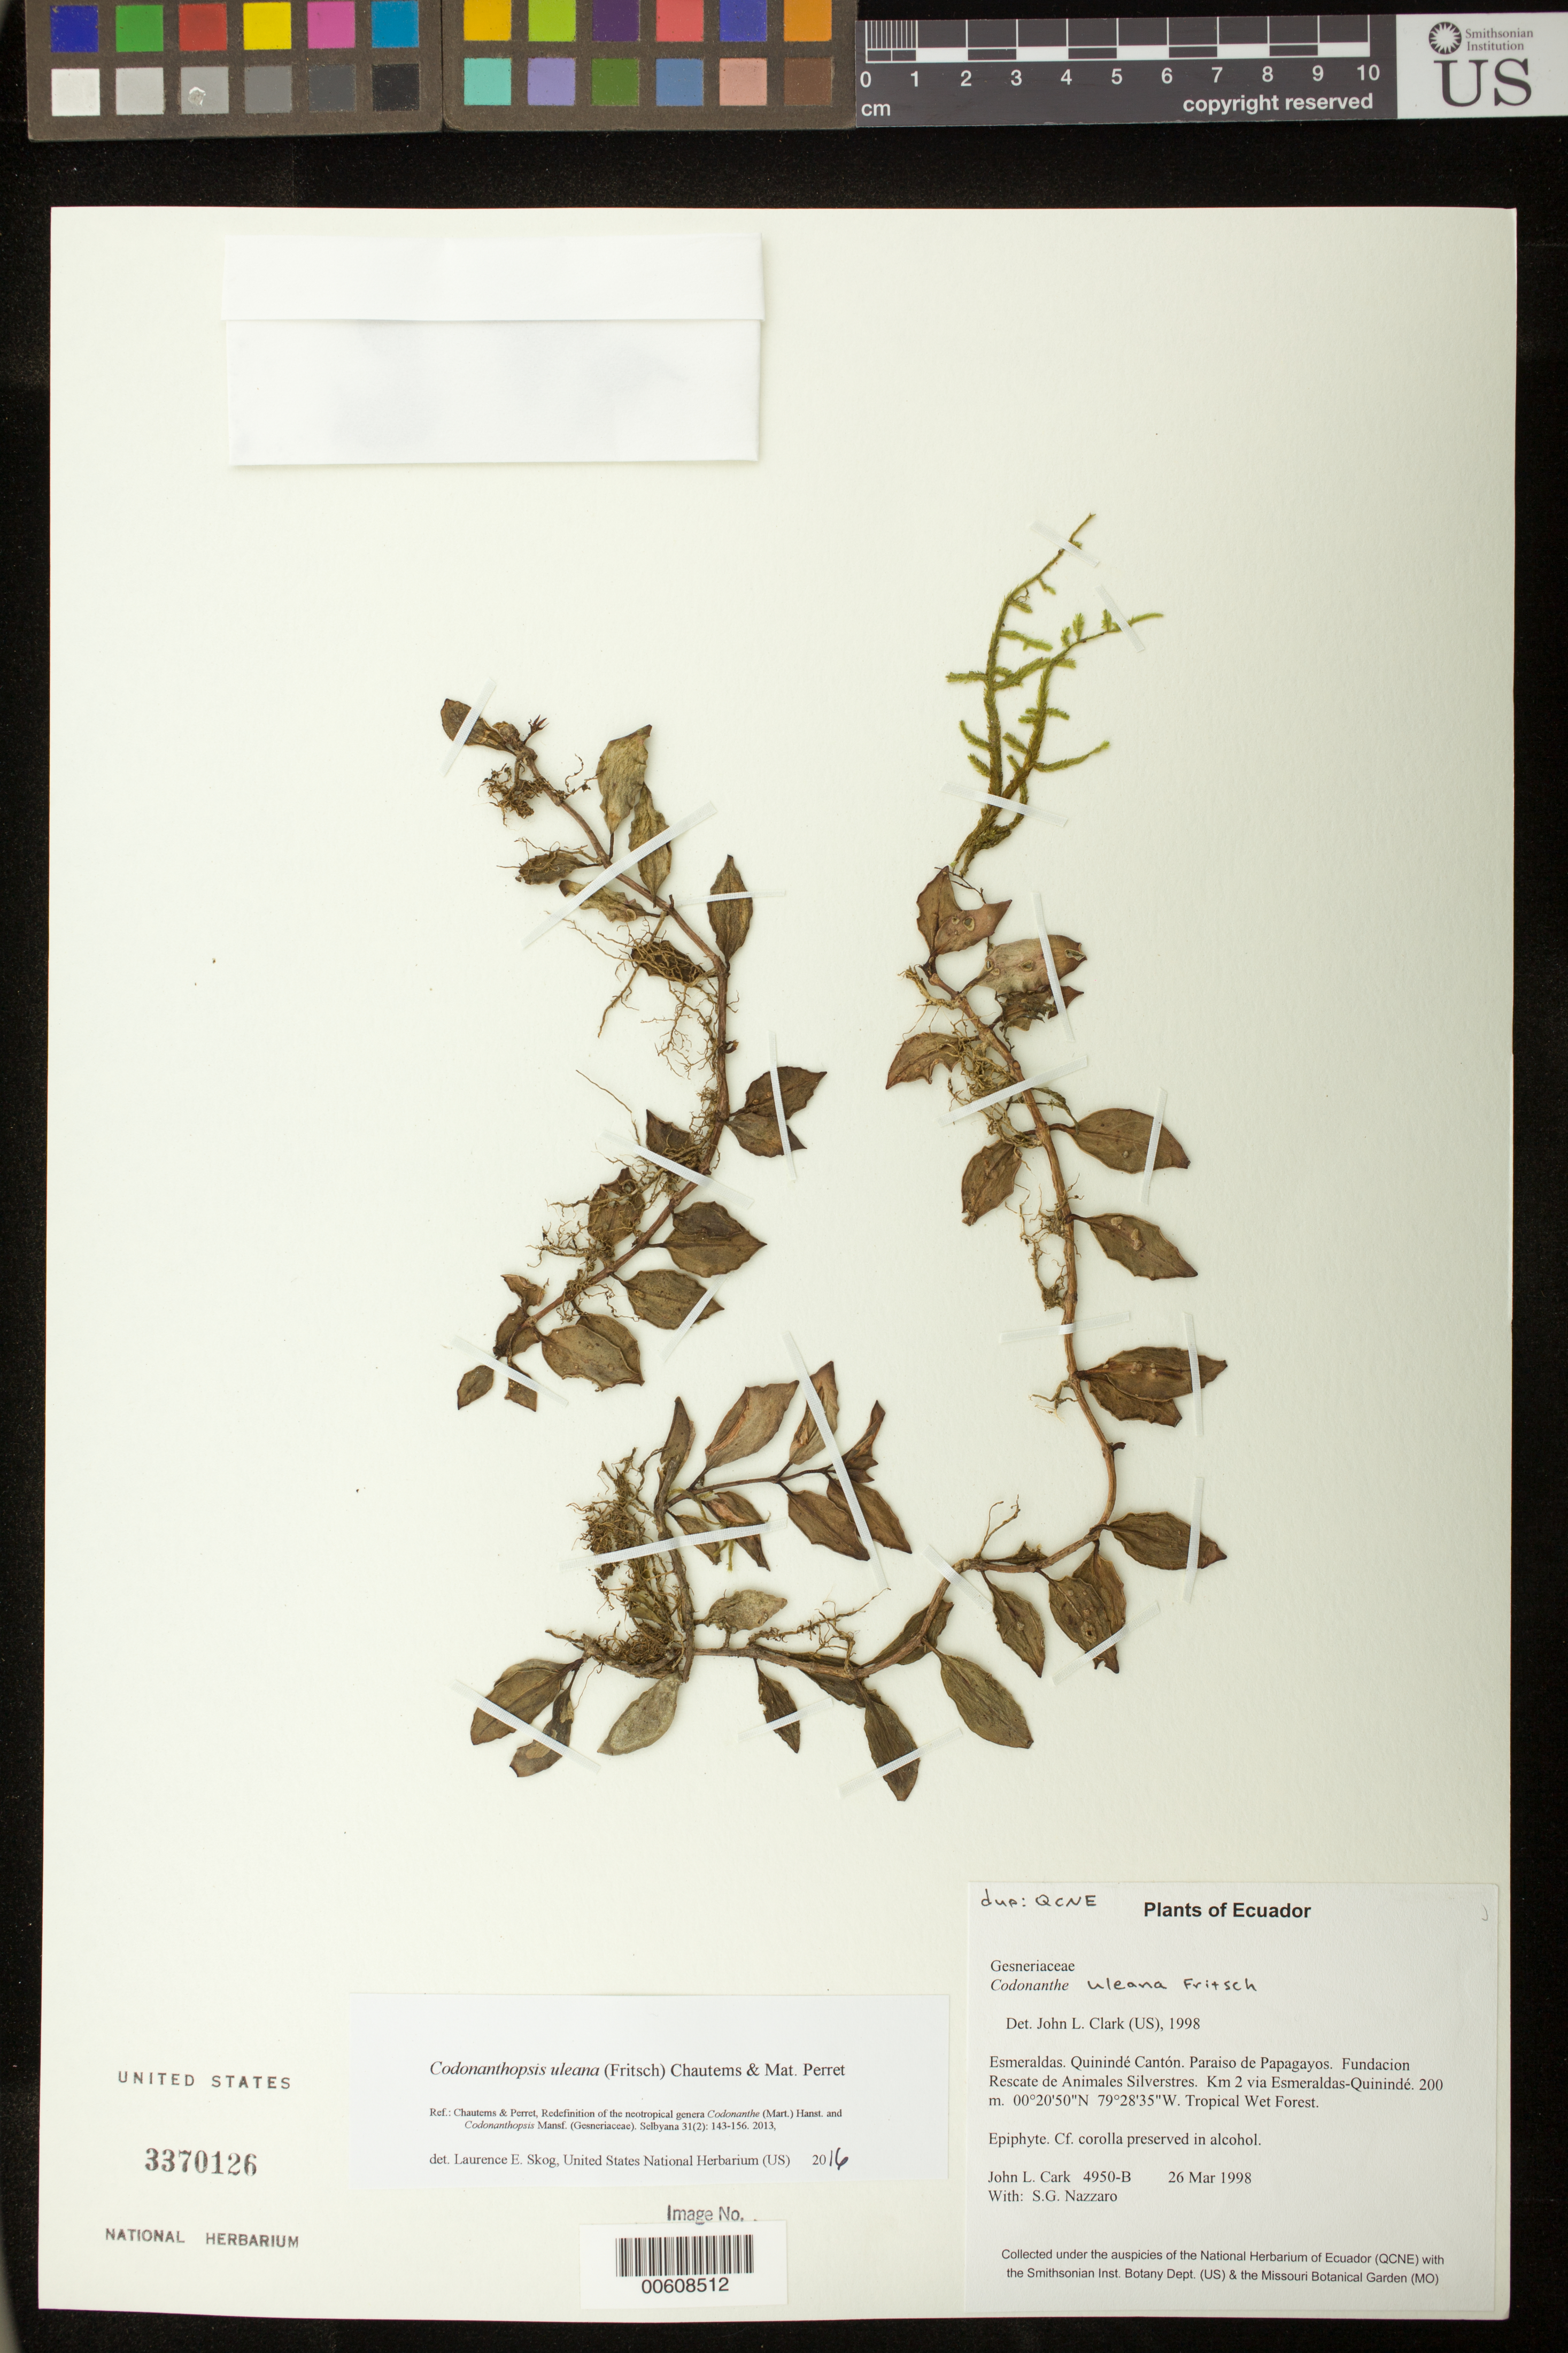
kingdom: Plantae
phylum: Tracheophyta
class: Magnoliopsida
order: Lamiales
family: Gesneriaceae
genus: Codonanthopsis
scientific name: Codonanthopsis uleana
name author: (Fritsch) Chautems & Mat.Perret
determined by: Skog, Laurence E.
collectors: J. L. Clark & S. Nazzaro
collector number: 4950 -B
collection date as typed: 26 Mar 1998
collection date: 1998-03-26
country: Ecuador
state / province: Esmeraldas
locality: Quinindé Cantón. Paraiso de Papagayos. Fundacion Rescate de Animales Silverstres. Km 2 via Esmeraldas-Quinindé.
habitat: Tropical Wet Forest.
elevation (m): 200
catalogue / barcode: US 3370126